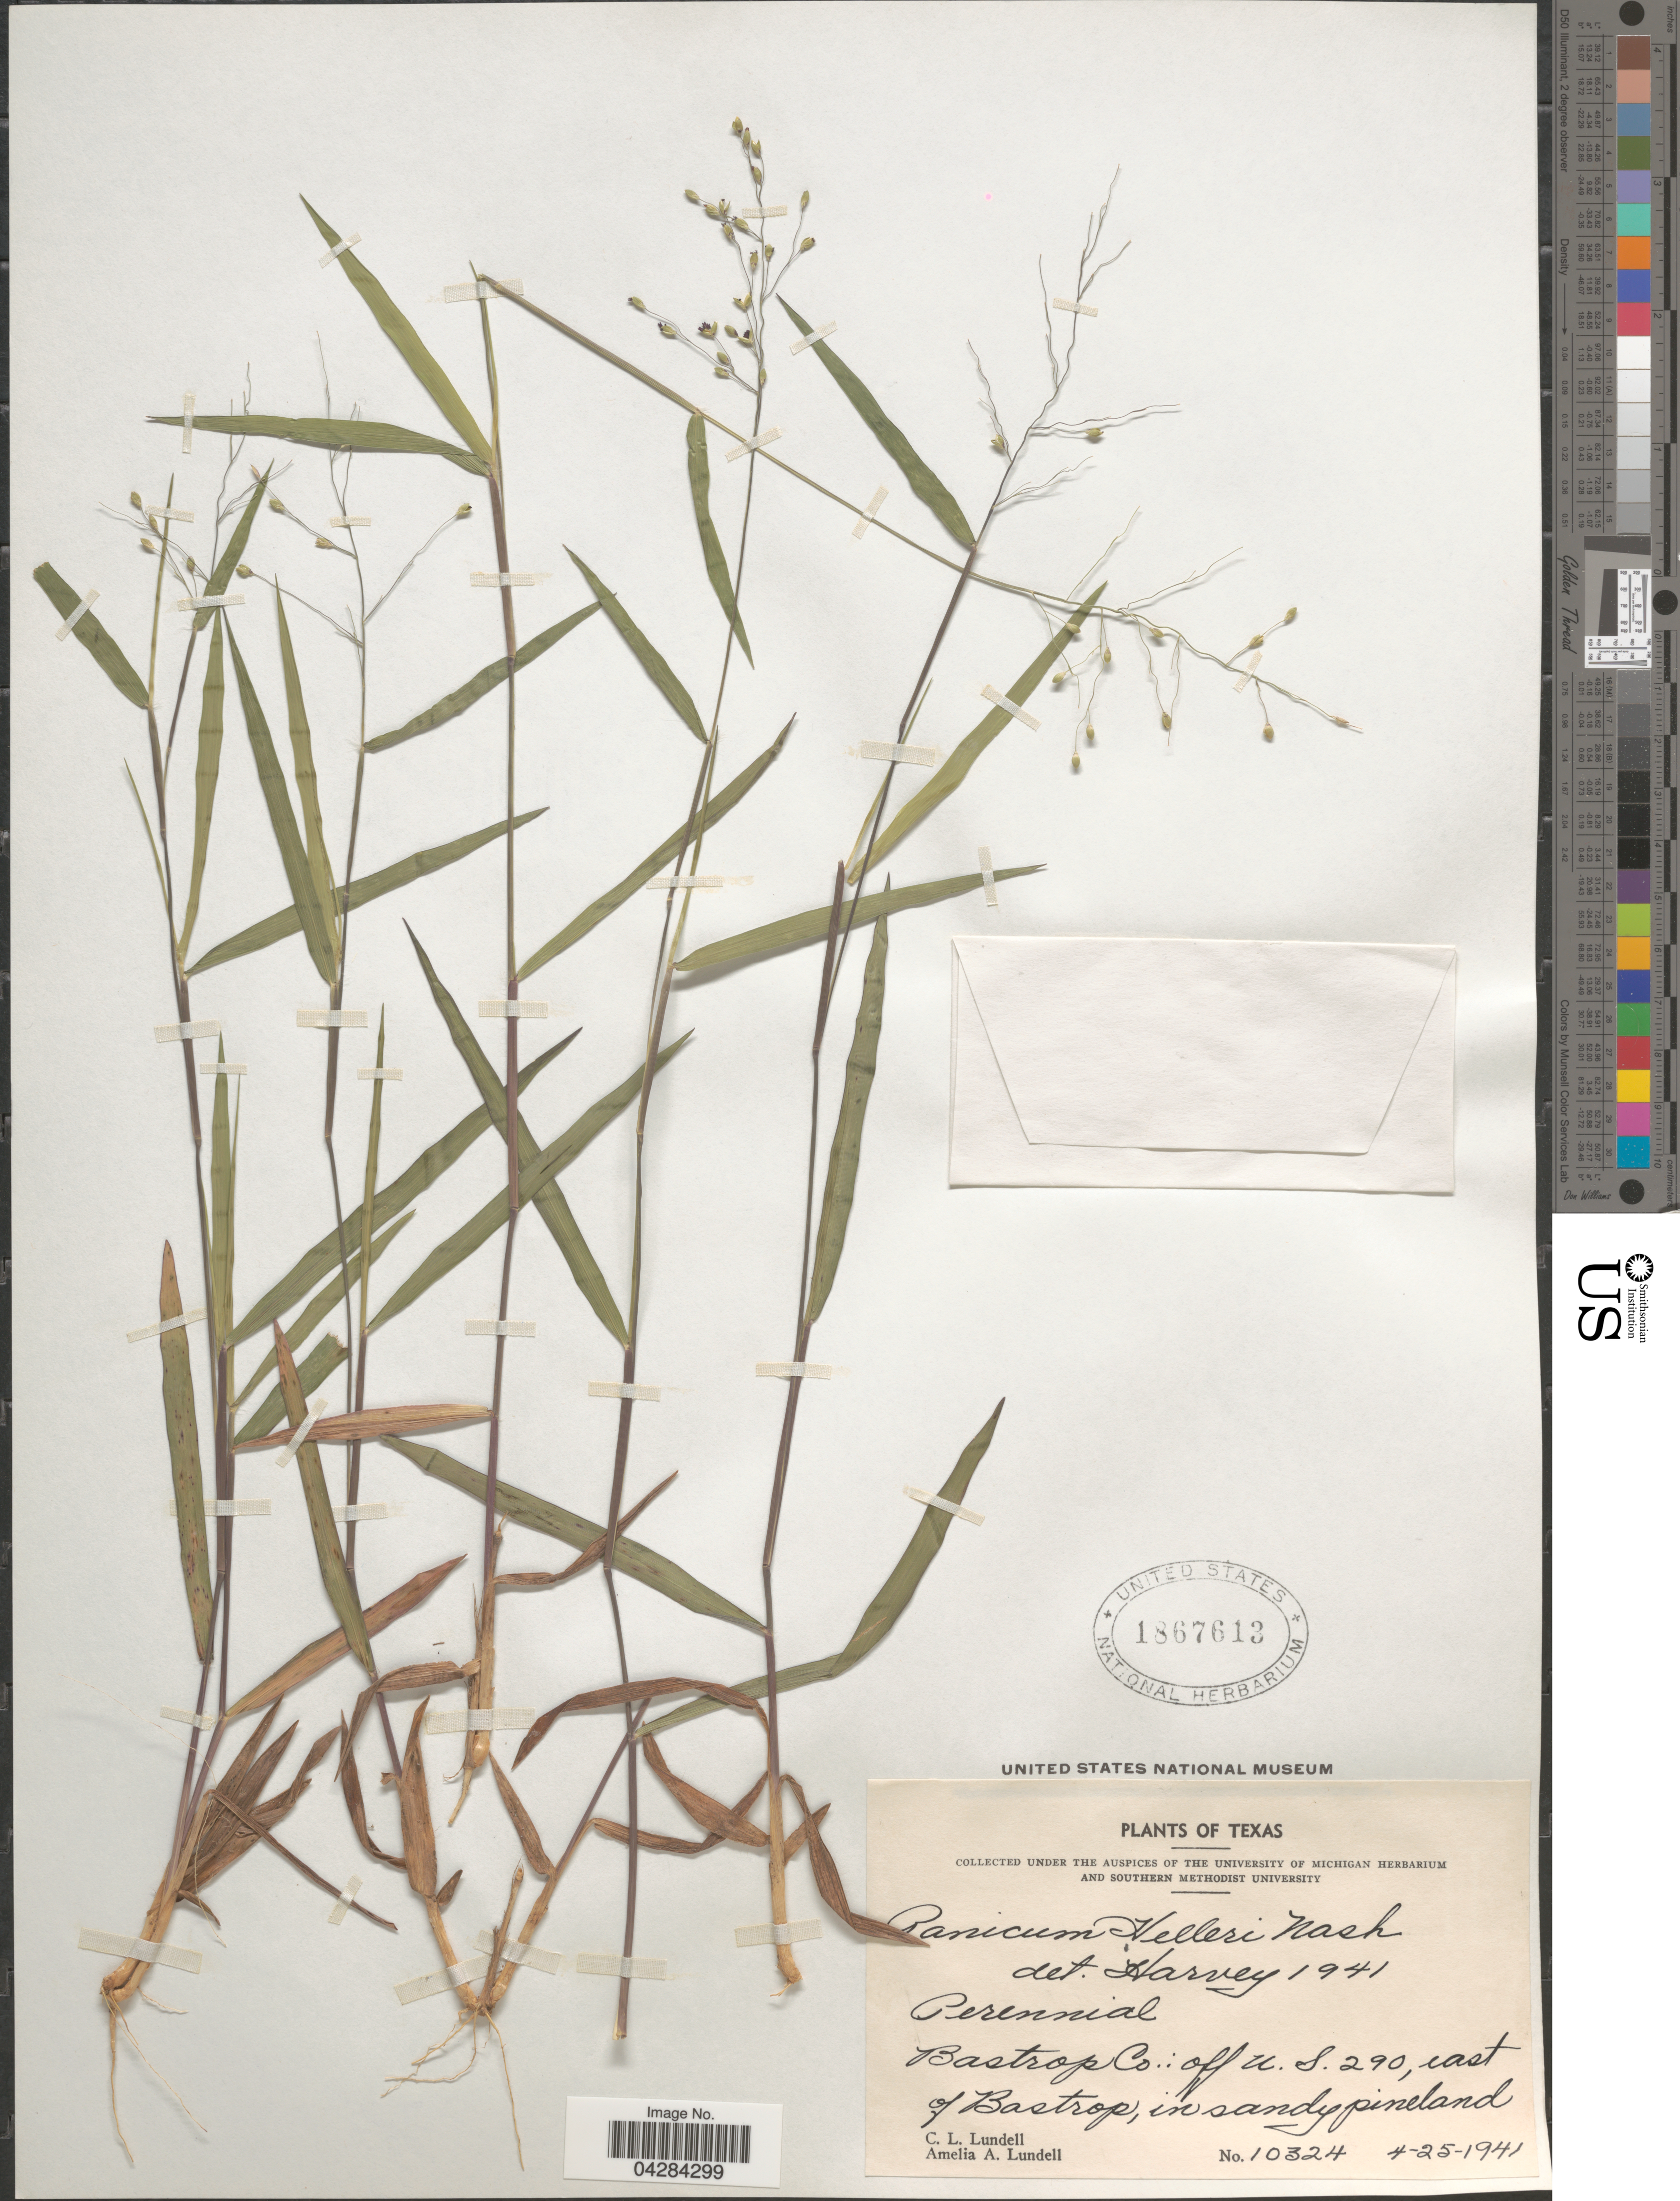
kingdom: Plantae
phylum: Tracheophyta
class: Liliopsida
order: Poales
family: Poaceae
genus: Dichanthelium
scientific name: Dichanthelium oligosanthes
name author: (Schult.) Gould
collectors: C. L. Lundell & A. A. Lundell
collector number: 10324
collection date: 1941-04-25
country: United States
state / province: Texas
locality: Bastrop Co.: off U.S. 290, east of Bastrop, in sandy pineland.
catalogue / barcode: US 1867613